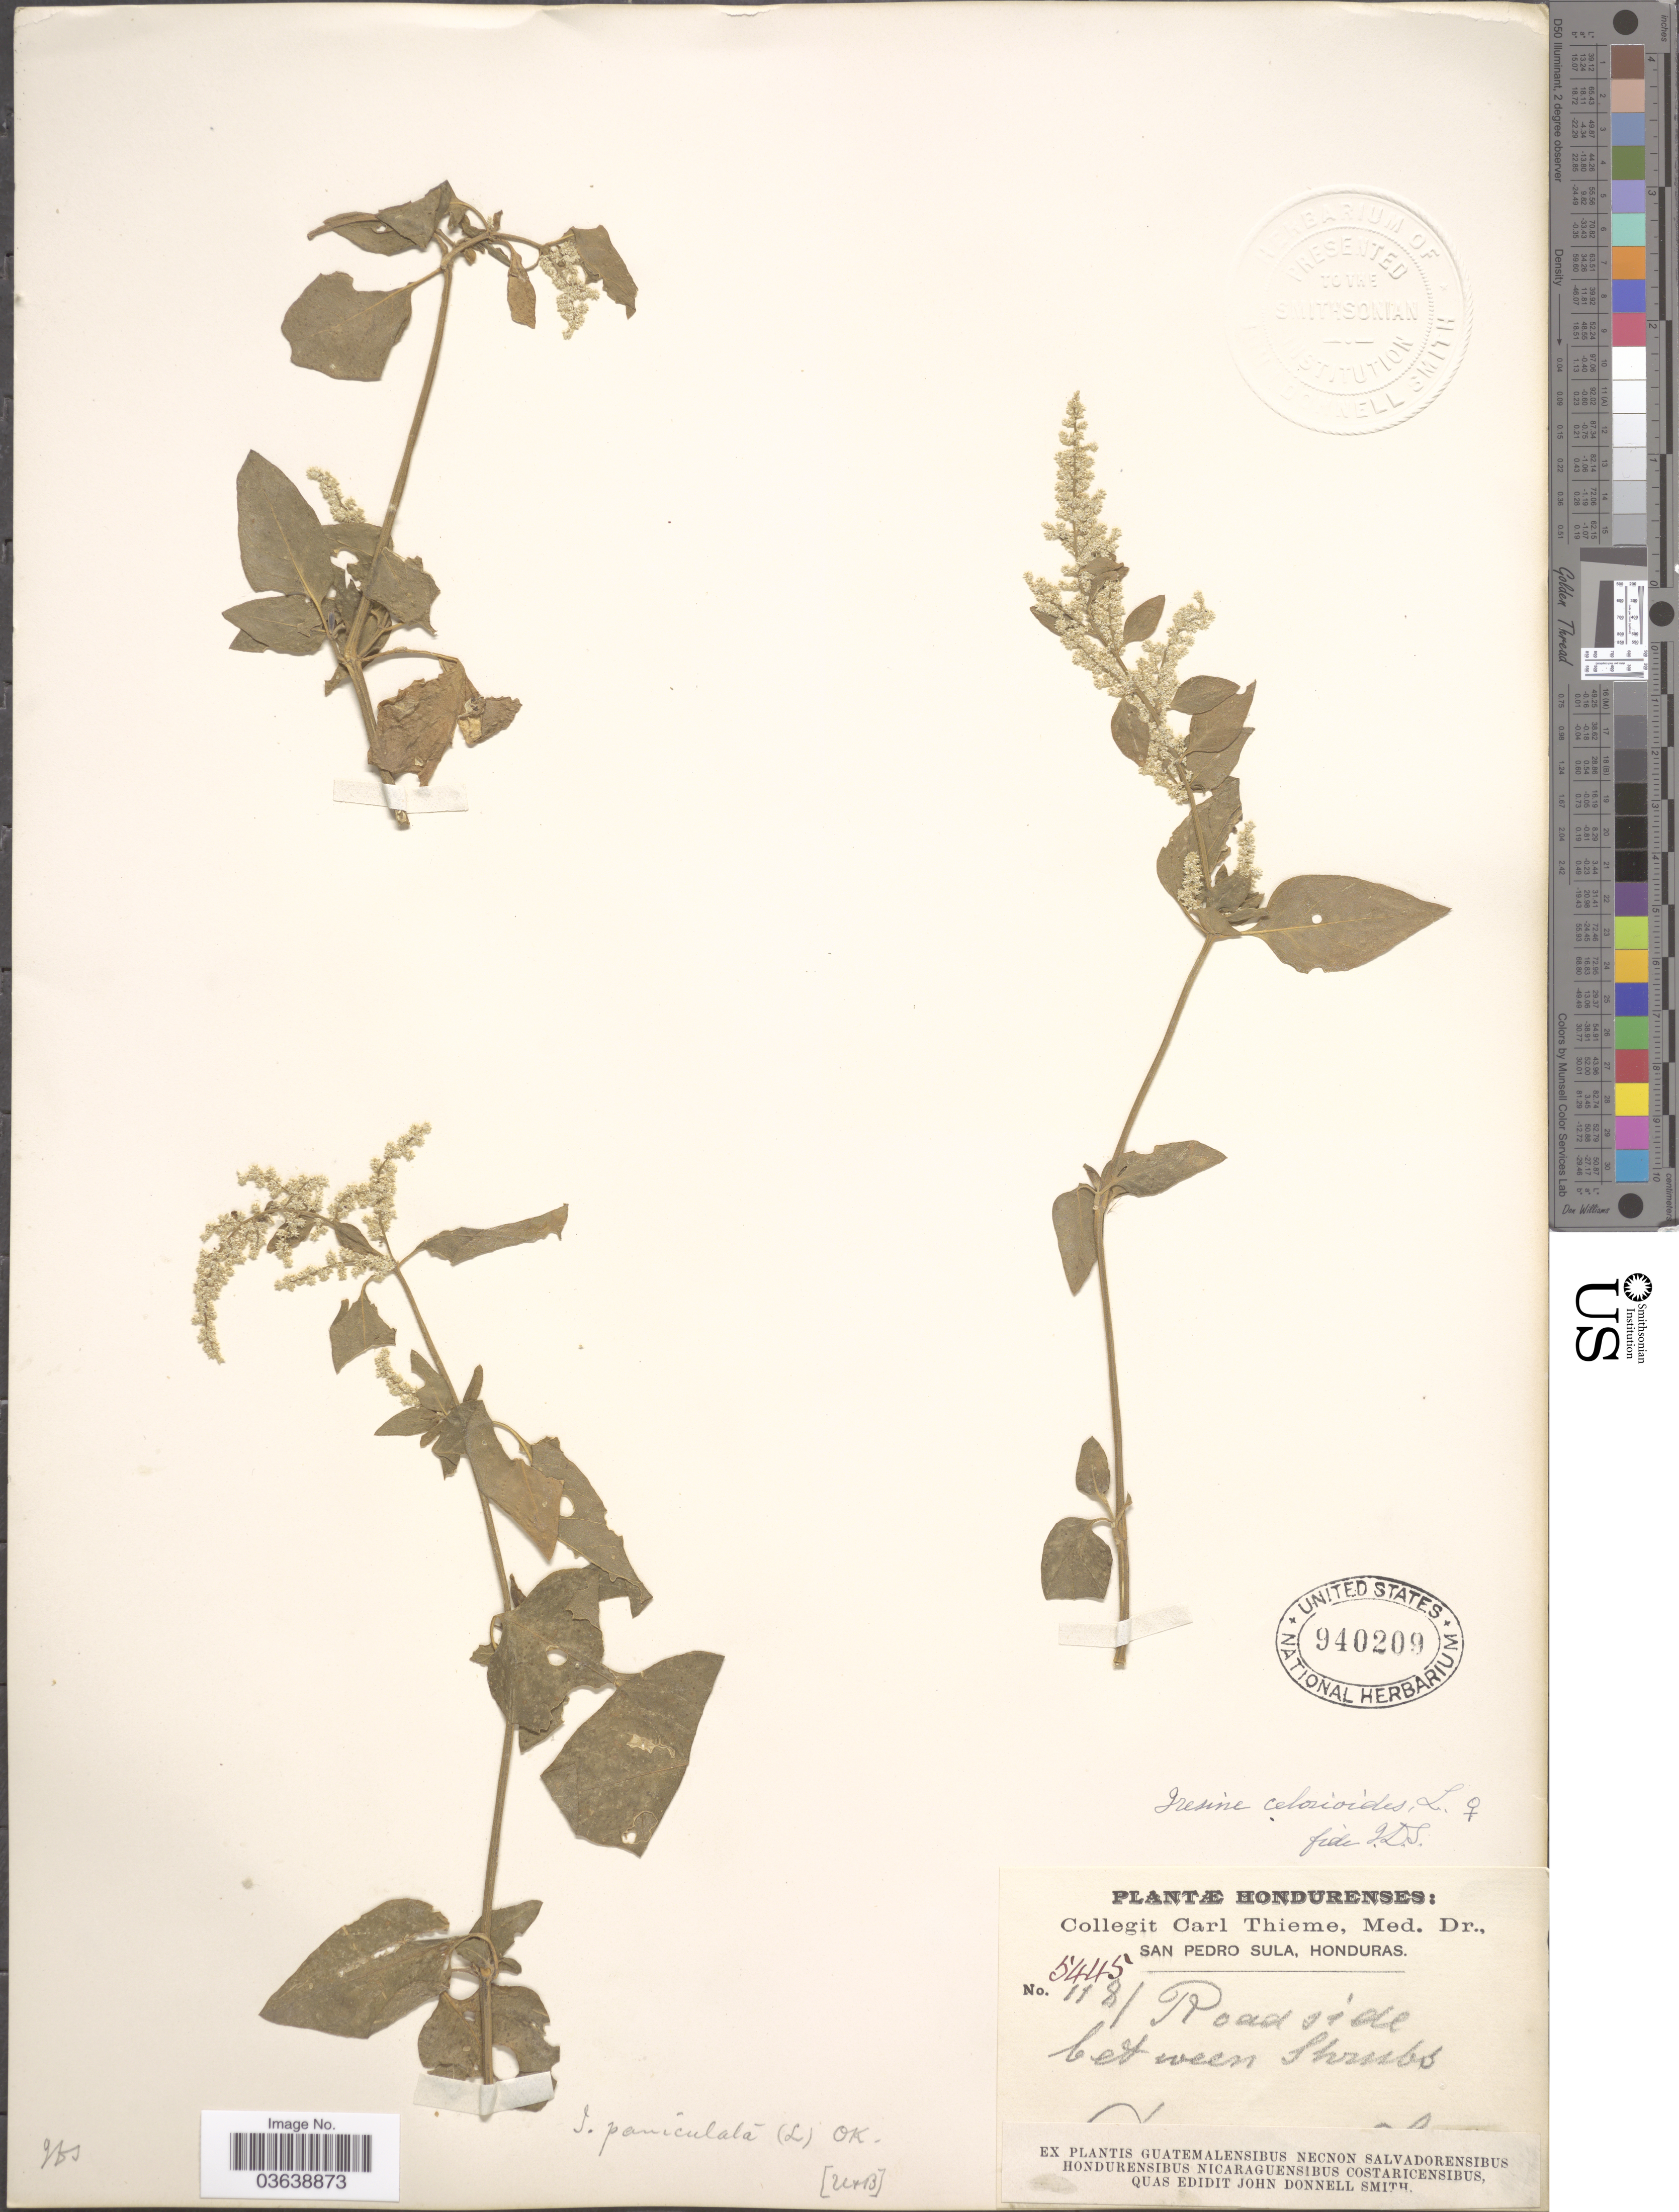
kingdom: Plantae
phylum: Tracheophyta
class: Magnoliopsida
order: Caryophyllales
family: Amaranthaceae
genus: Iresine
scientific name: Iresine diffusa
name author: Humb. & Bonpl. ex Willd.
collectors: C. Thieme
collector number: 5445/118?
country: Honduras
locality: Roadside between shrubs.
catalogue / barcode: US 940209